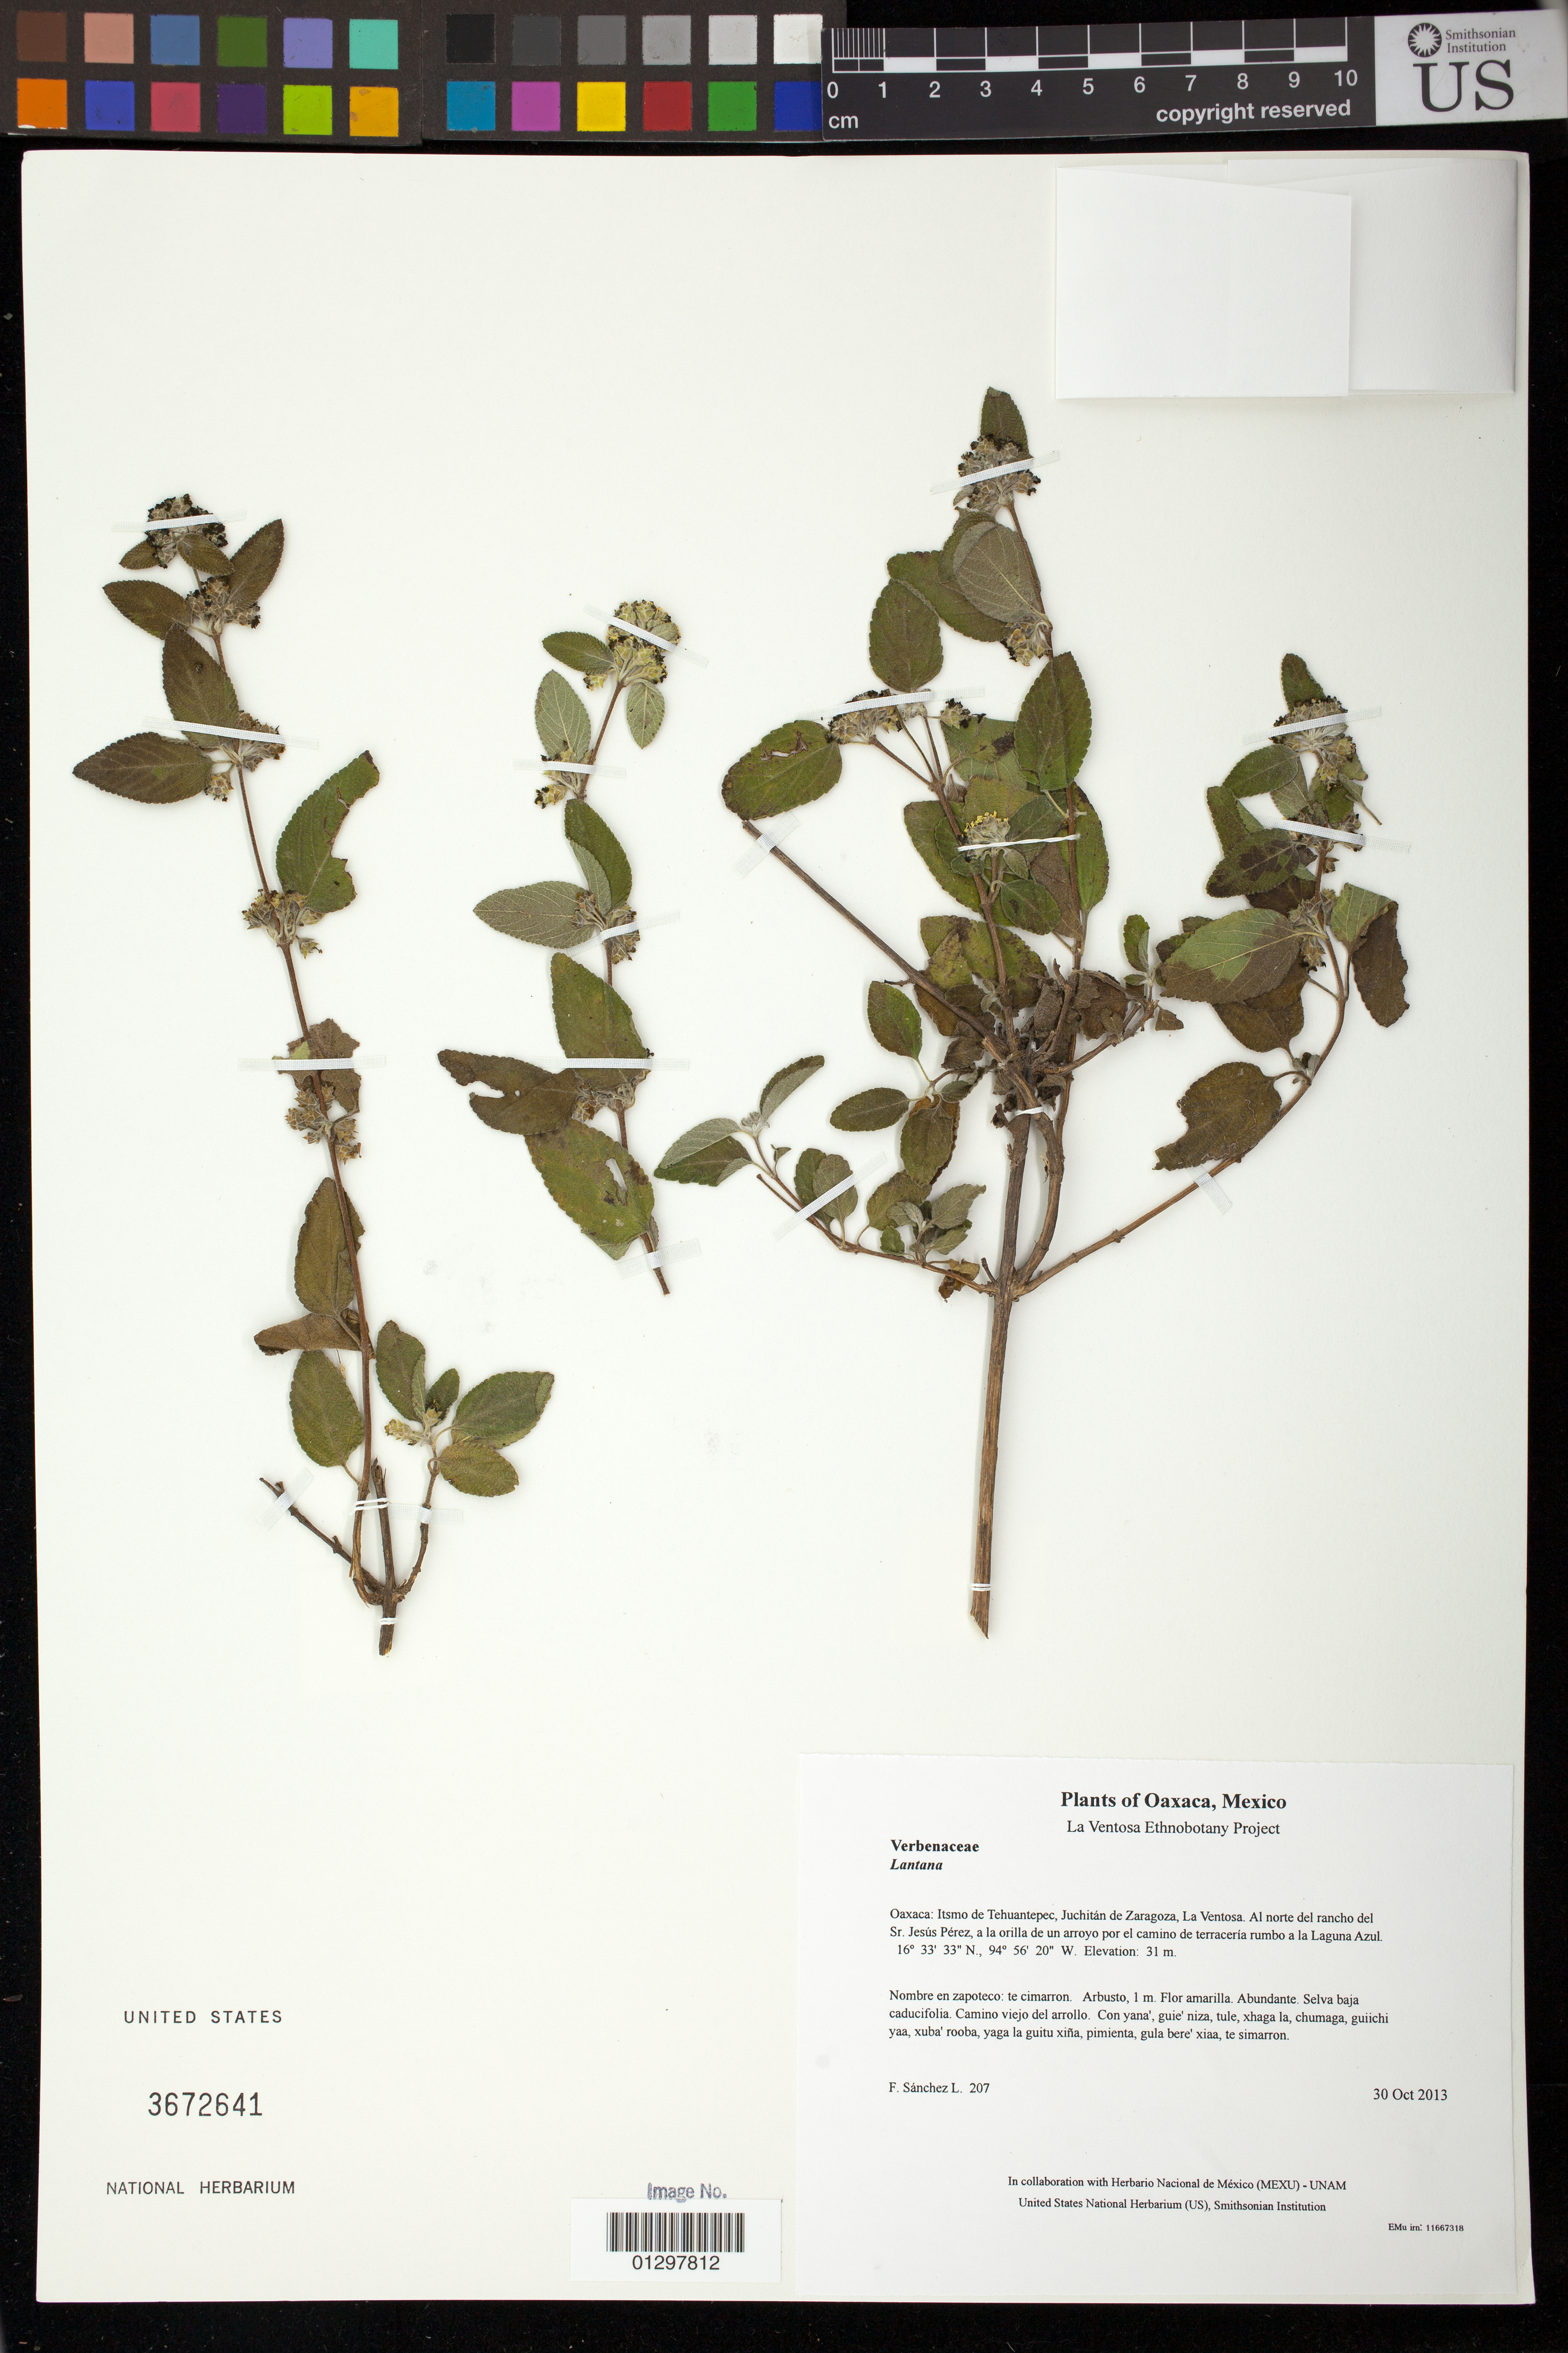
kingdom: Plantae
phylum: Tracheophyta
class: Magnoliopsida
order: Lamiales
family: Verbenaceae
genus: Lippia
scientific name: Lippia graveolens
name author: Kunth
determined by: Velasco G., Kenia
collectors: F. Sánchez L.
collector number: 207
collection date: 2013-10-30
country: Mexico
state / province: Oaxaca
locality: Itsmo de Tehuantepec, Juchitán de Zaragoza, La Ventosa. Al norte del rancho del Sr. Jesús Pérez, a la orilla de un arroyo por el camino de terracería rumbo a la Laguna Azul.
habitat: Selva baja caducifolia. Camino viejo del arrollo.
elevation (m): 31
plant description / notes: JEBOT, MEXU, SERO, US; Guixi bandaga. 1 m. Guie' naguchi. Stale.; te cimarron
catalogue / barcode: US 3672641